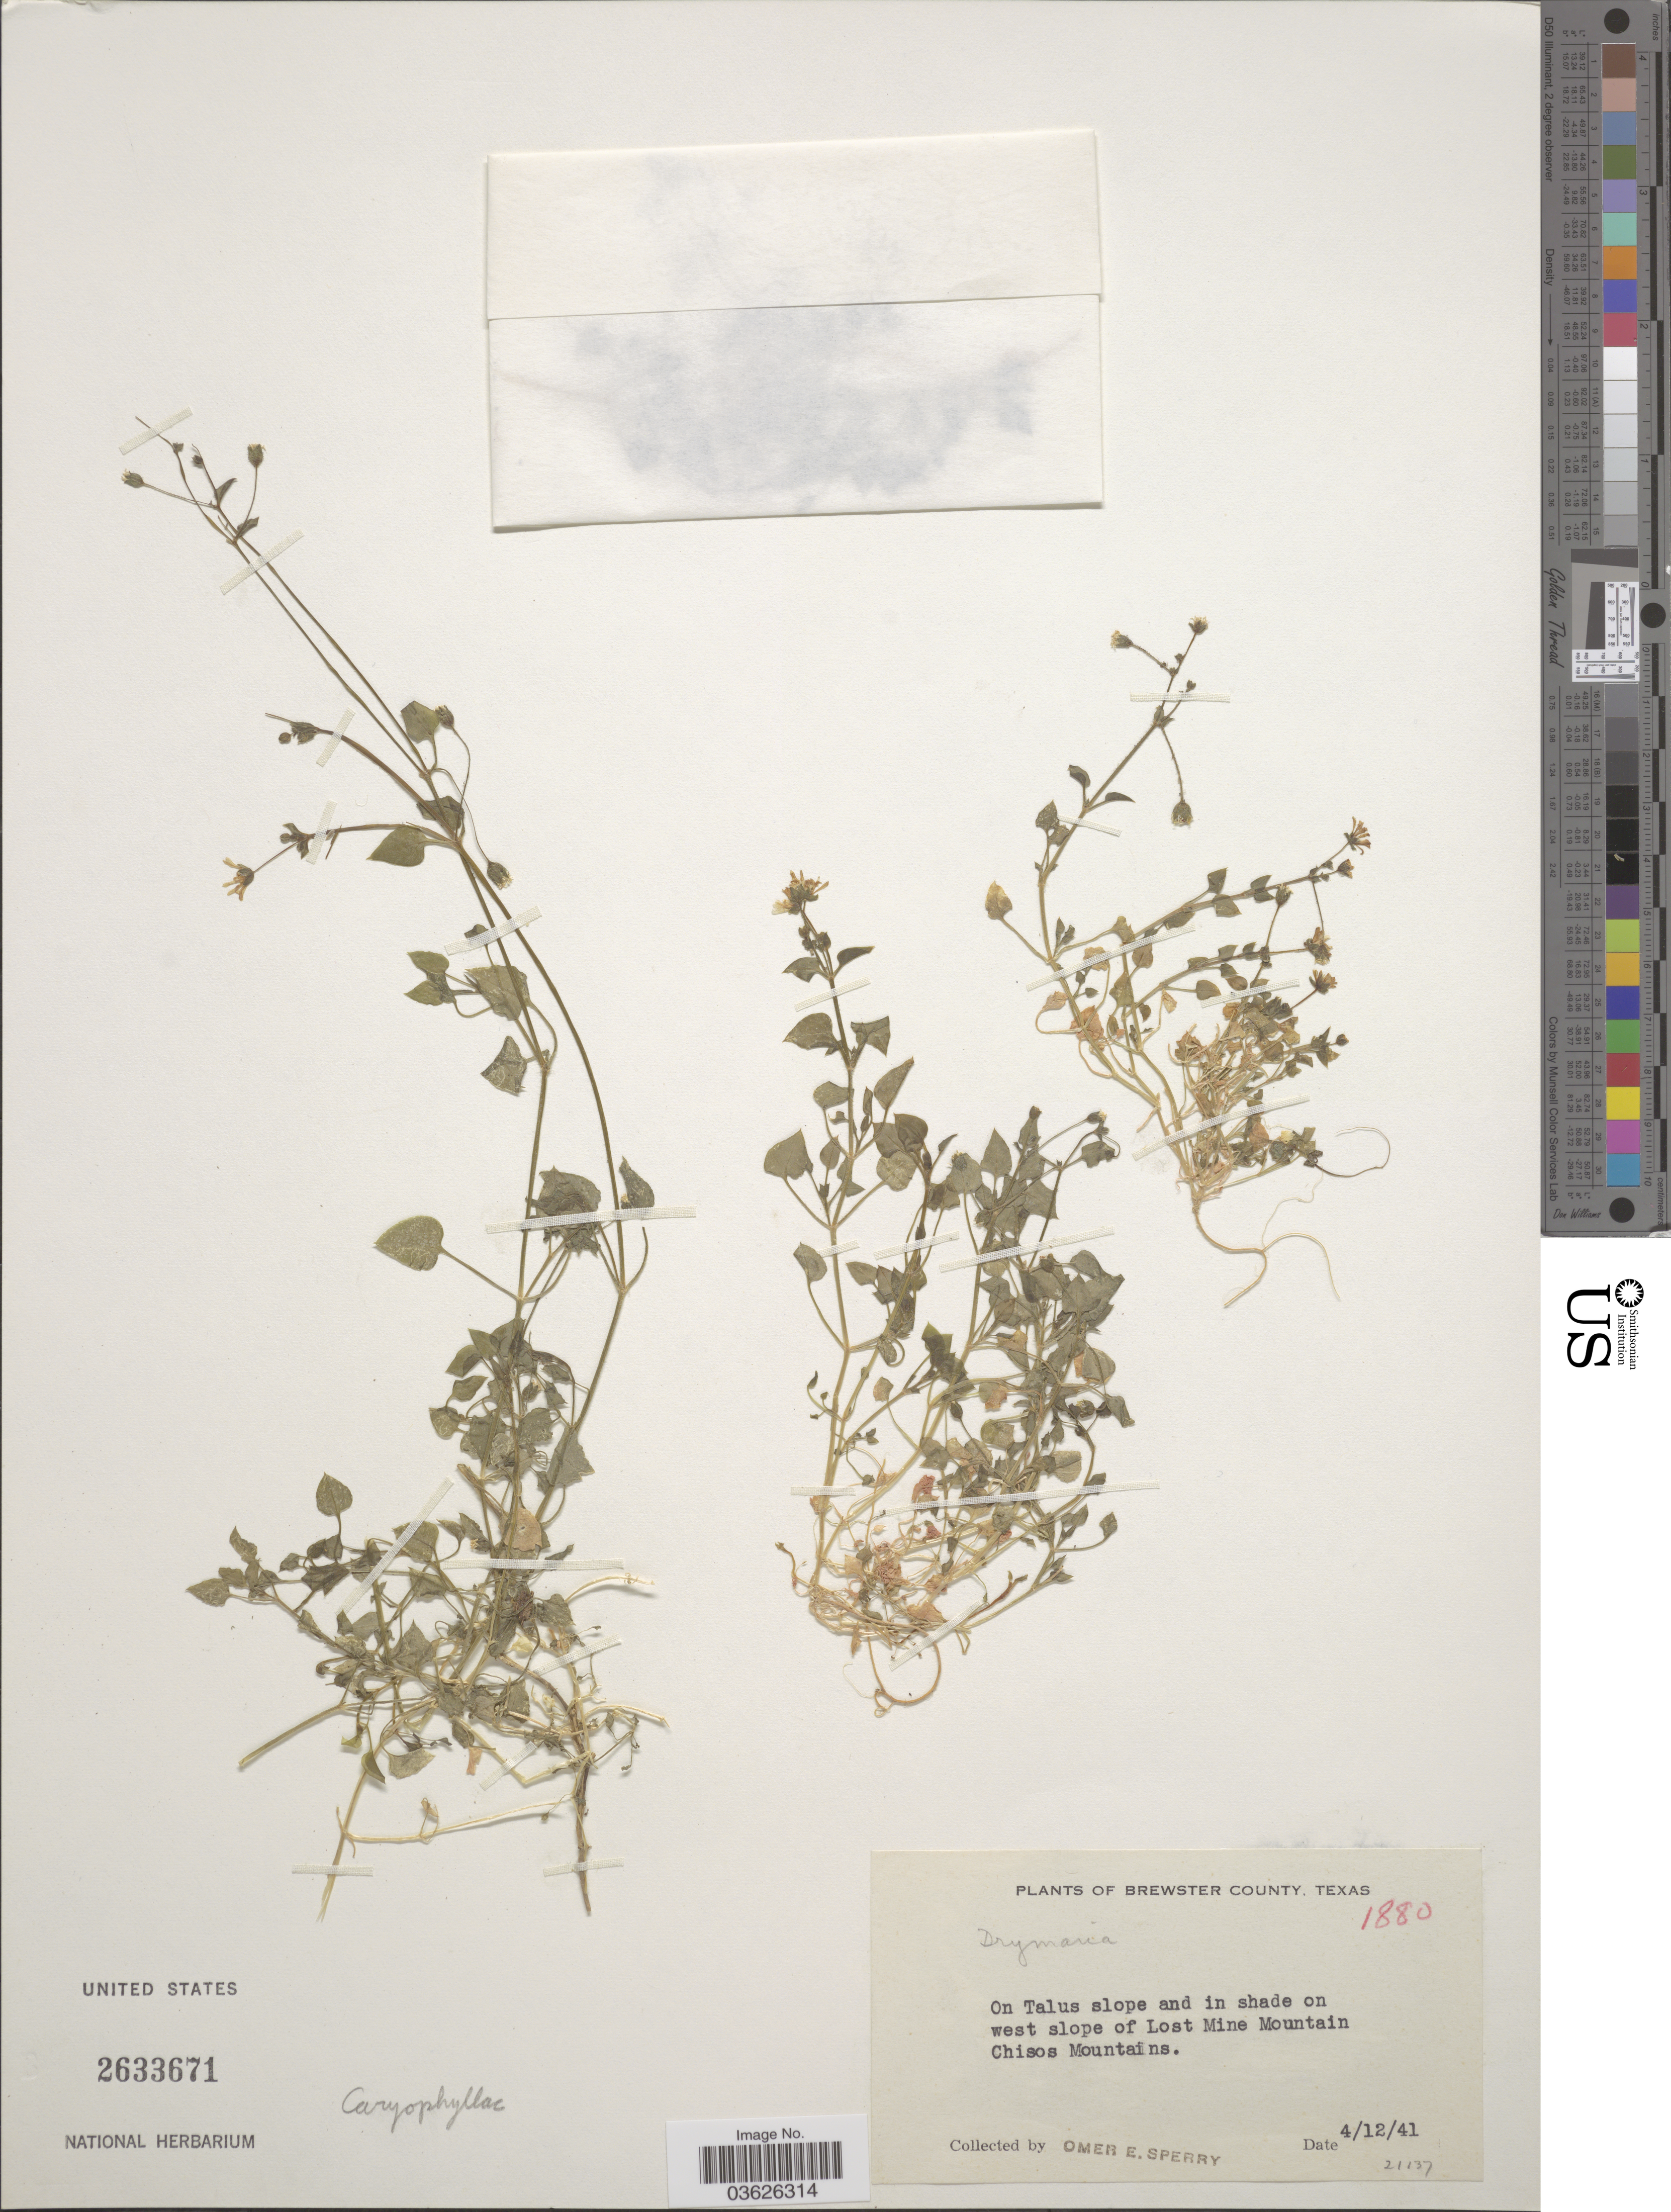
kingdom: Plantae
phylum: Tracheophyta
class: Magnoliopsida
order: Caryophyllales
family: Caryophyllaceae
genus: Drymaria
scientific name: Drymaria sp.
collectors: O. E. Sperry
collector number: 1880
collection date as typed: Transcribed d/m/y: 12/4/41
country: United States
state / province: Texas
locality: Brewster County. On west slope of Lost Mine Mountain. Chisos Mountains.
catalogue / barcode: US 2633671